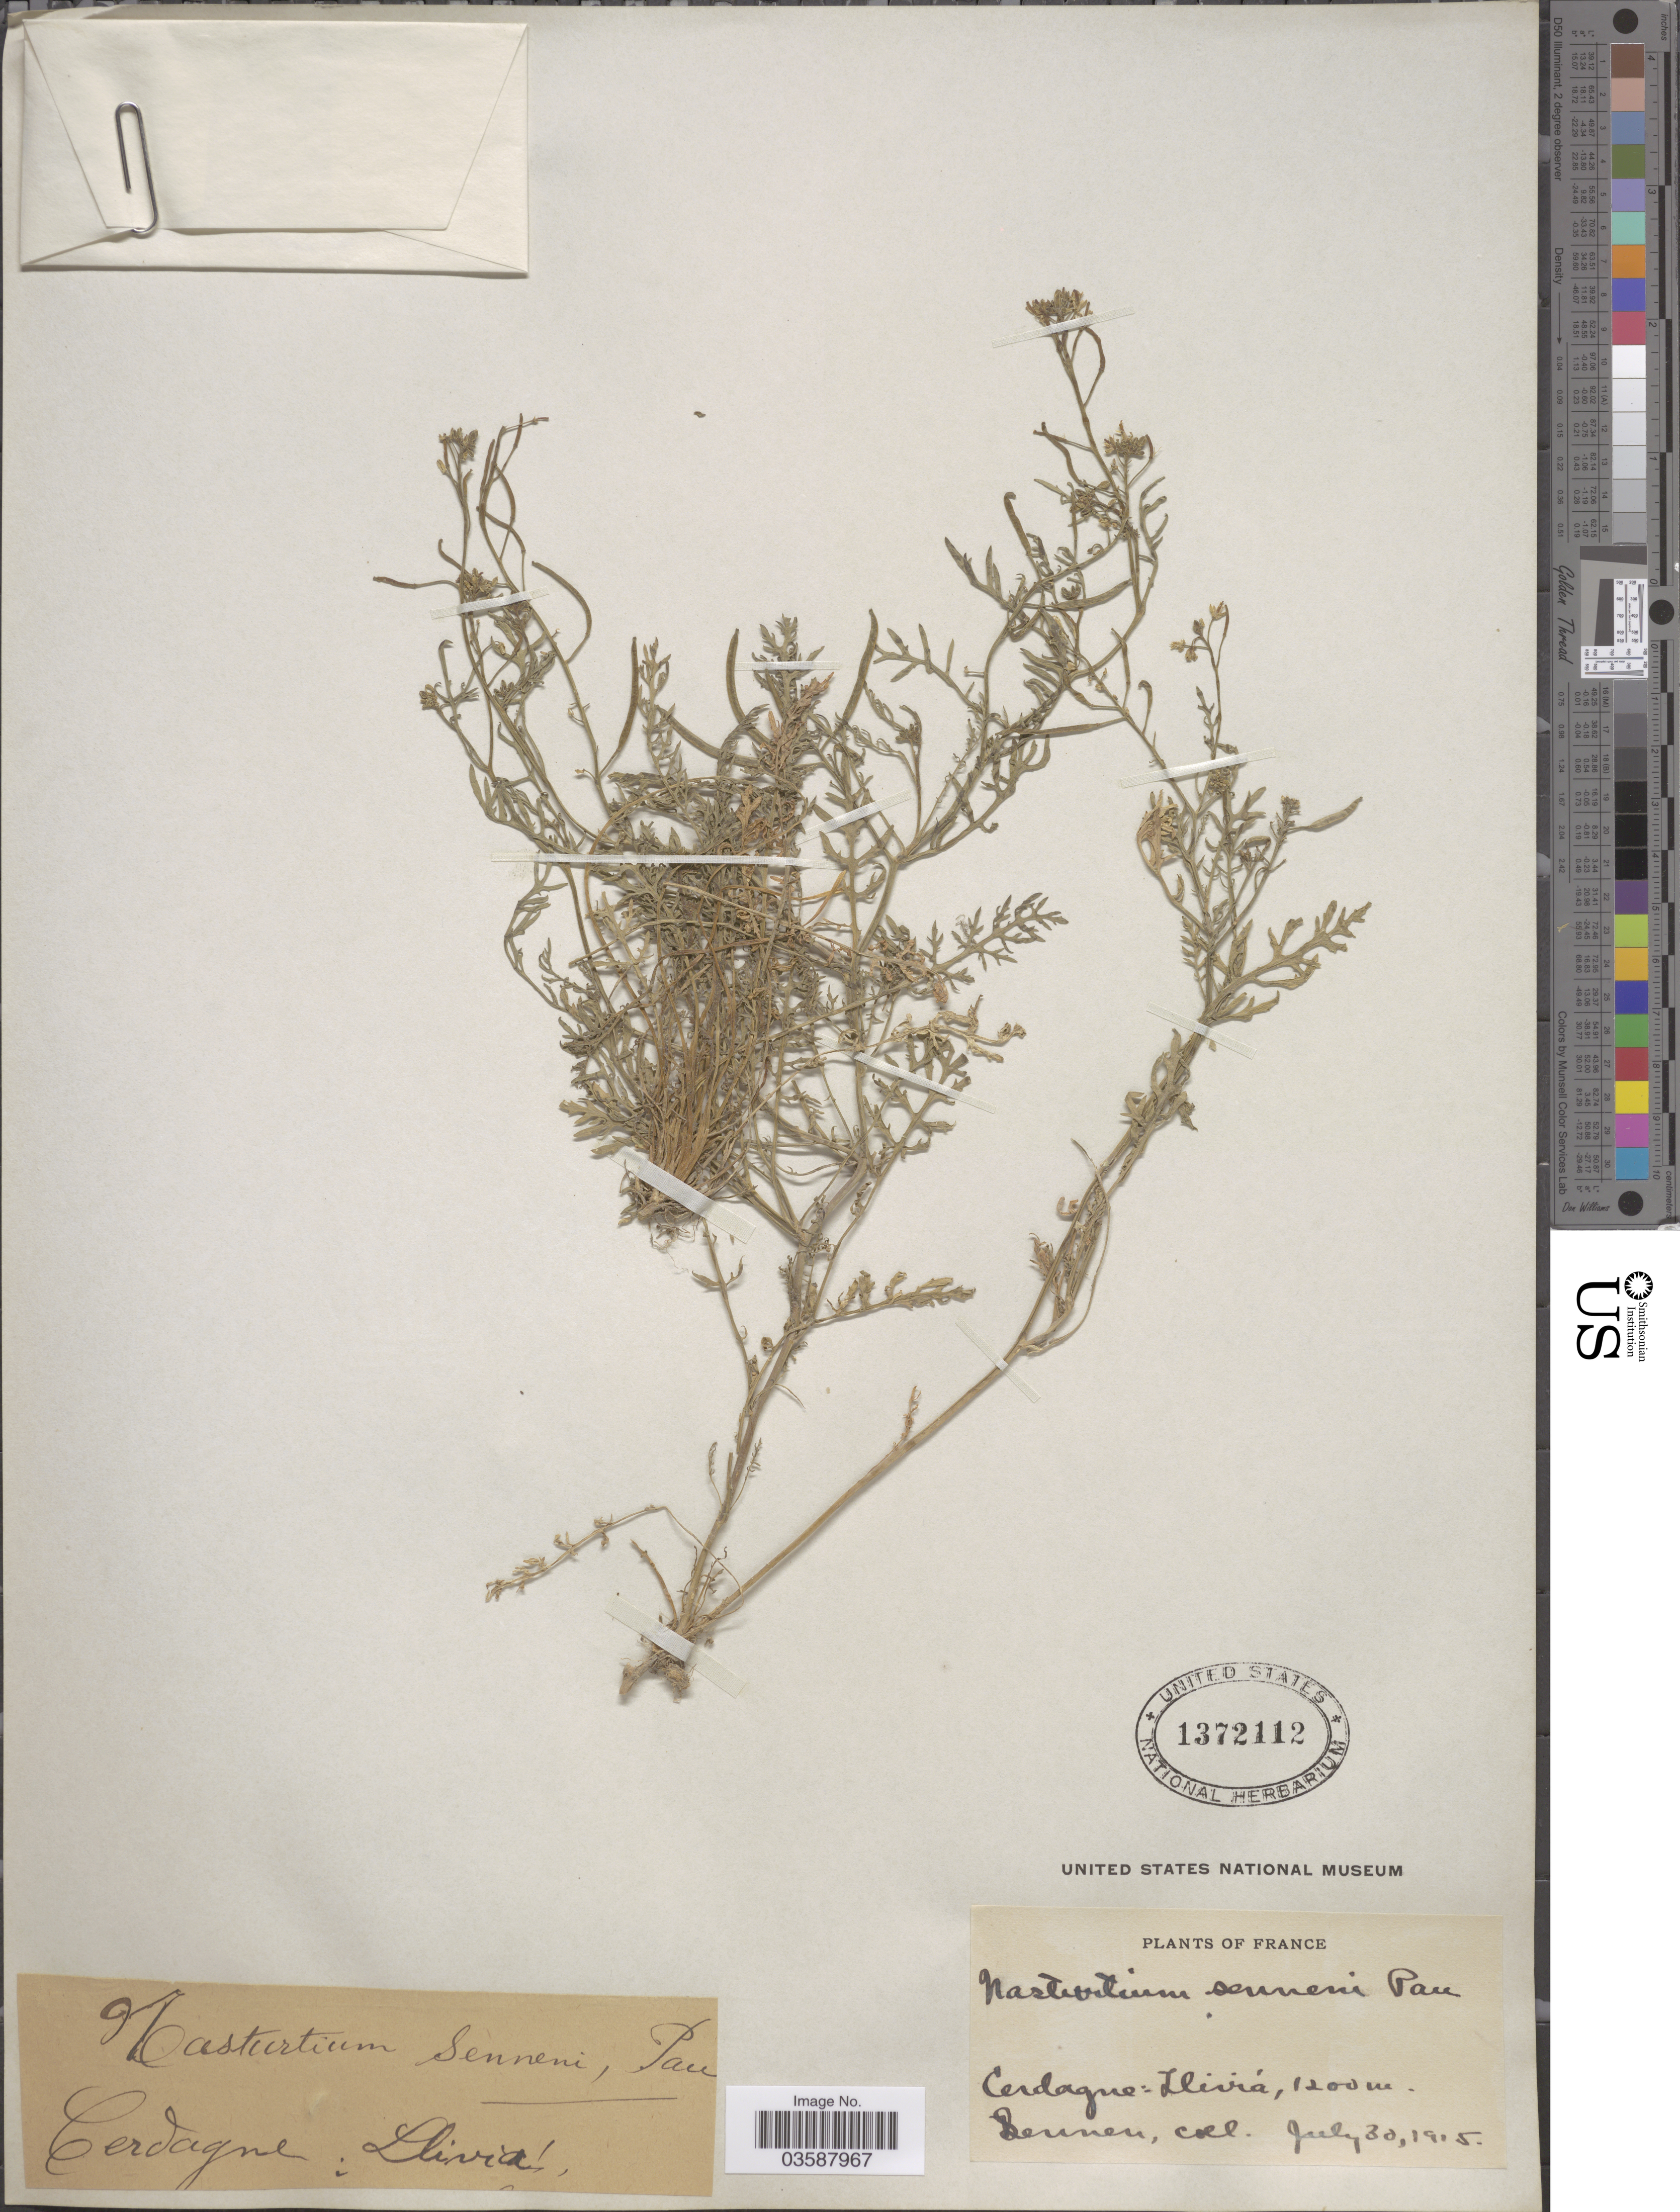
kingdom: Plantae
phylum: Tracheophyta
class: Magnoliopsida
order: Brassicales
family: Brassicaceae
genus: Nasturtium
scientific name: Nasturtium sennenii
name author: Pau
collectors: Bennen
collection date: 1915-07-30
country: Spain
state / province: Islas Baleares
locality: Cerdagne: Lliviá.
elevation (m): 1200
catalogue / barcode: US 1372112